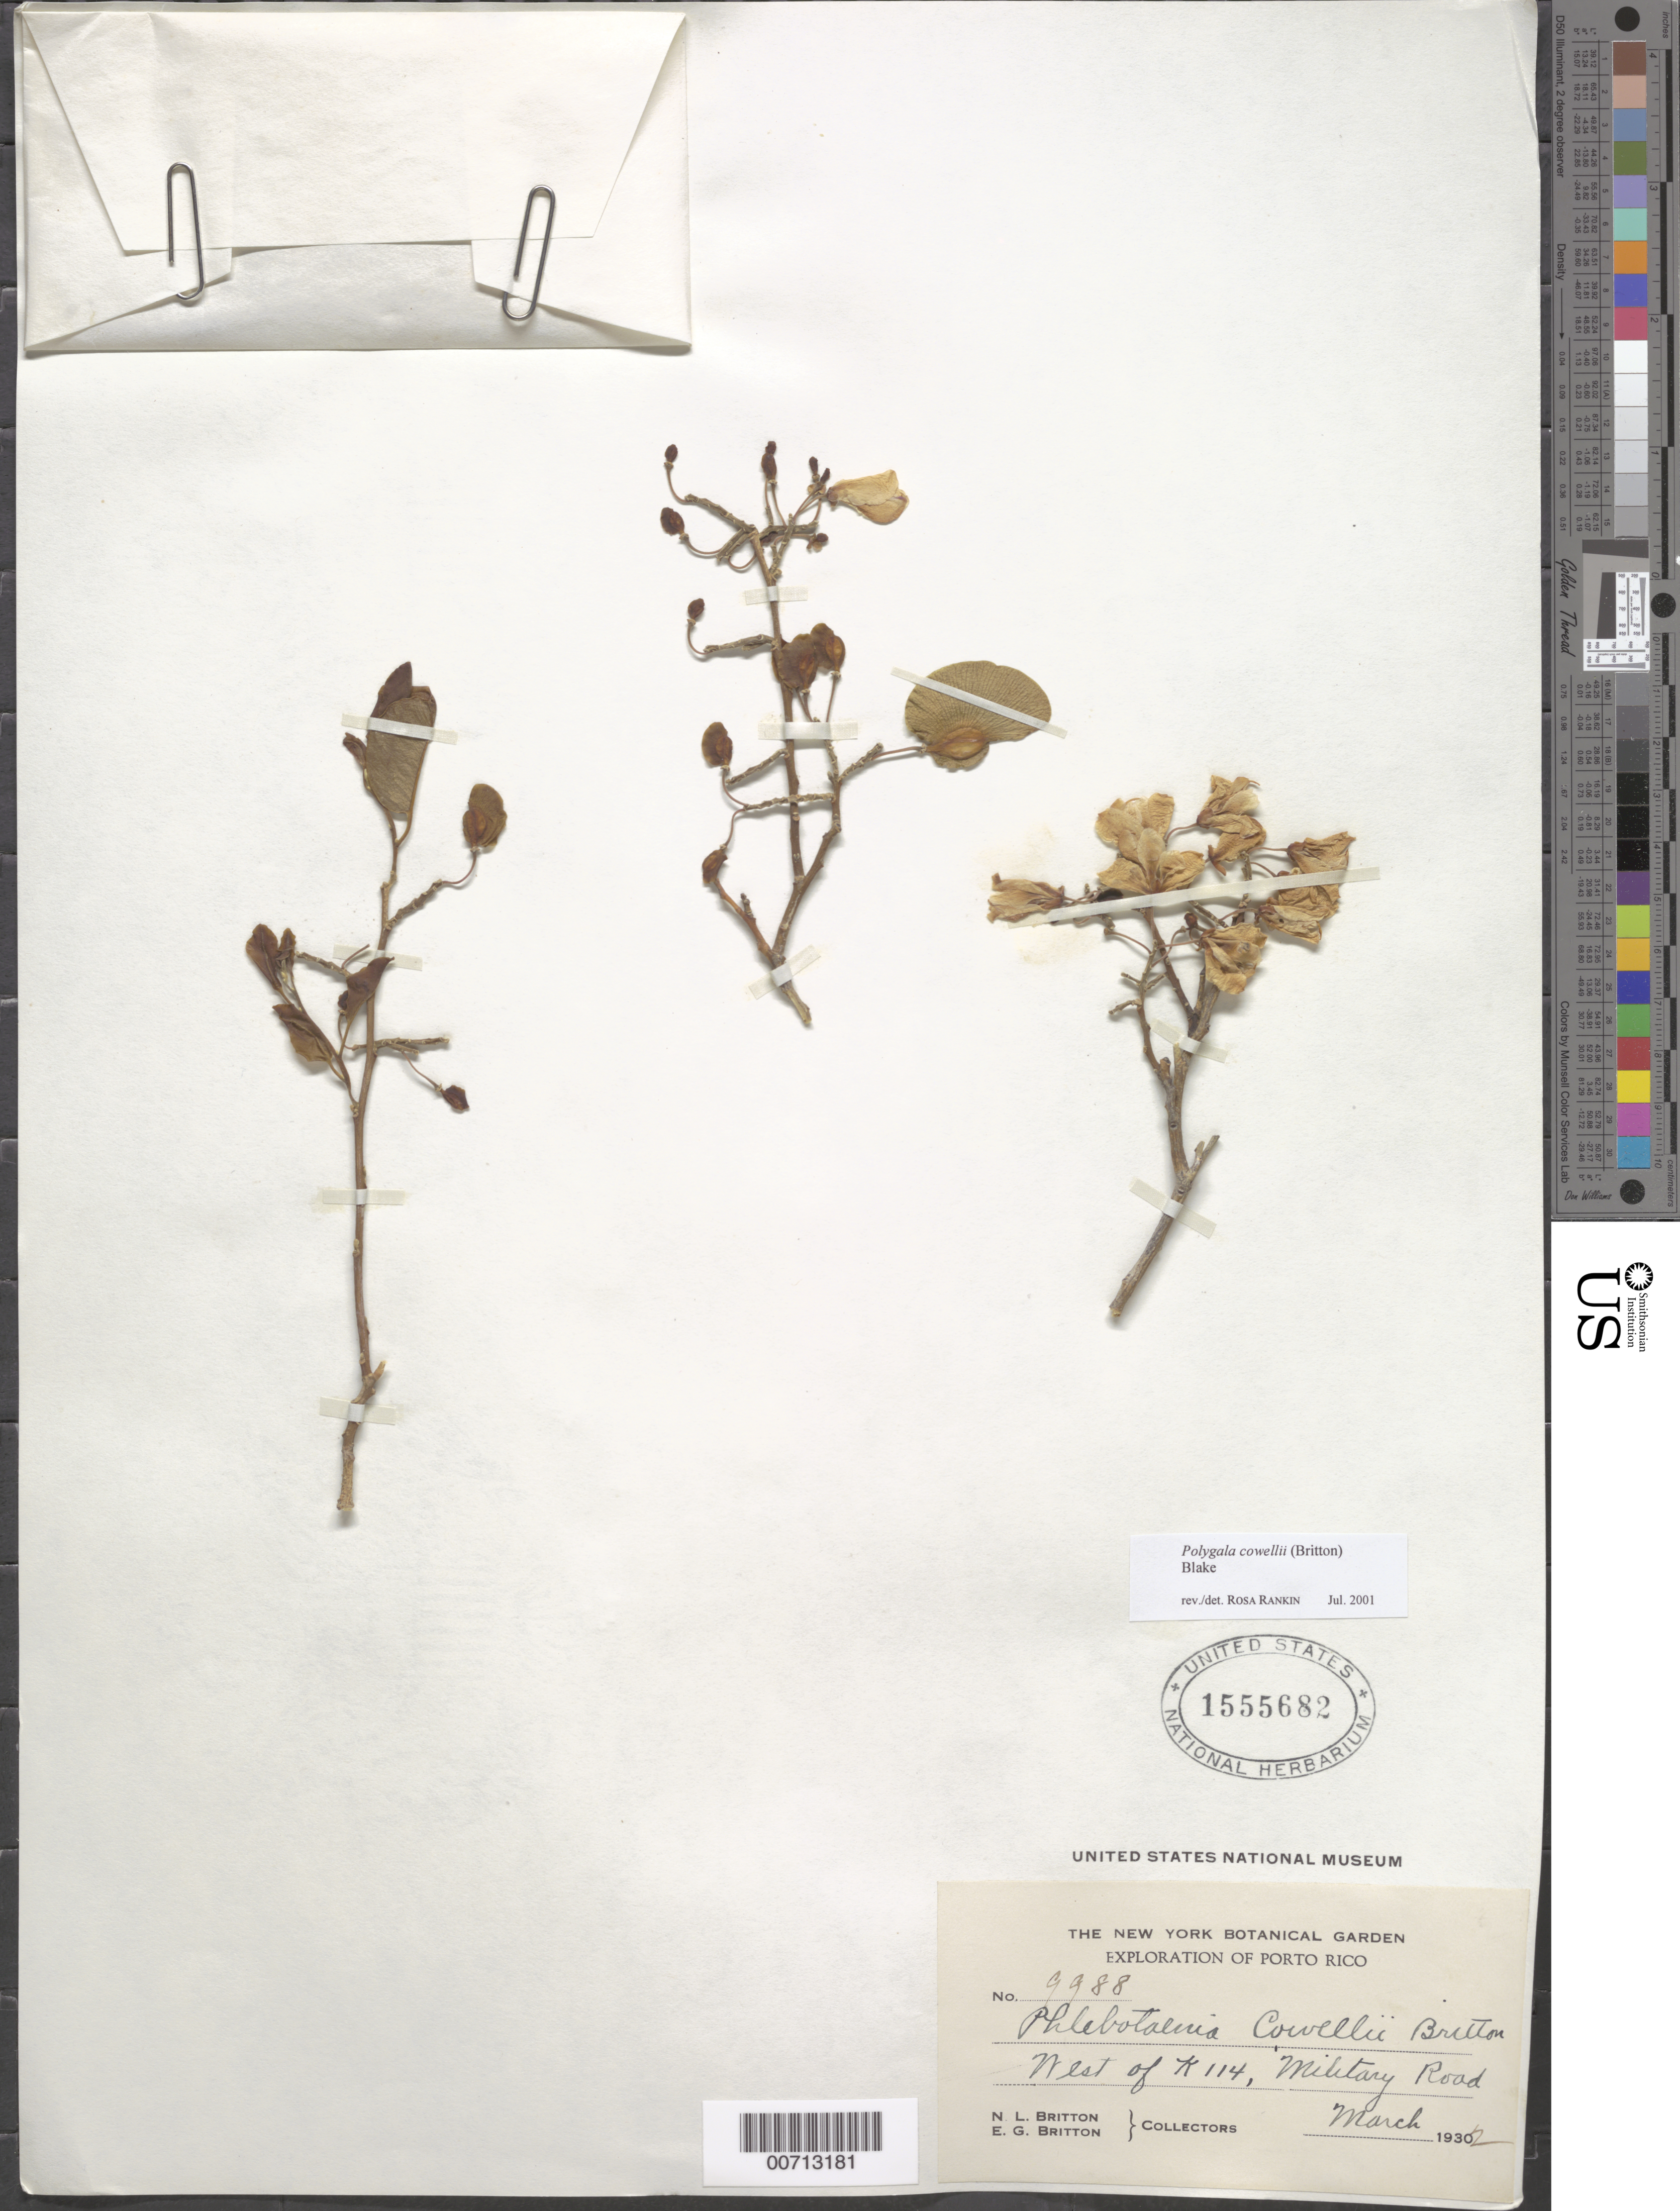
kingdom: Plantae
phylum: Tracheophyta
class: Magnoliopsida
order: Fabales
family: Polygalaceae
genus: Phlebotaenia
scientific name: Phlebotaenia cowellii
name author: Britton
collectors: N. Britton & E. G. Britton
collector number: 9988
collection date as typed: Mar 1932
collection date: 1932-03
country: Puerto Rico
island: Greater Antilles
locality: Military Road, W of km 114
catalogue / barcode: US 1555682